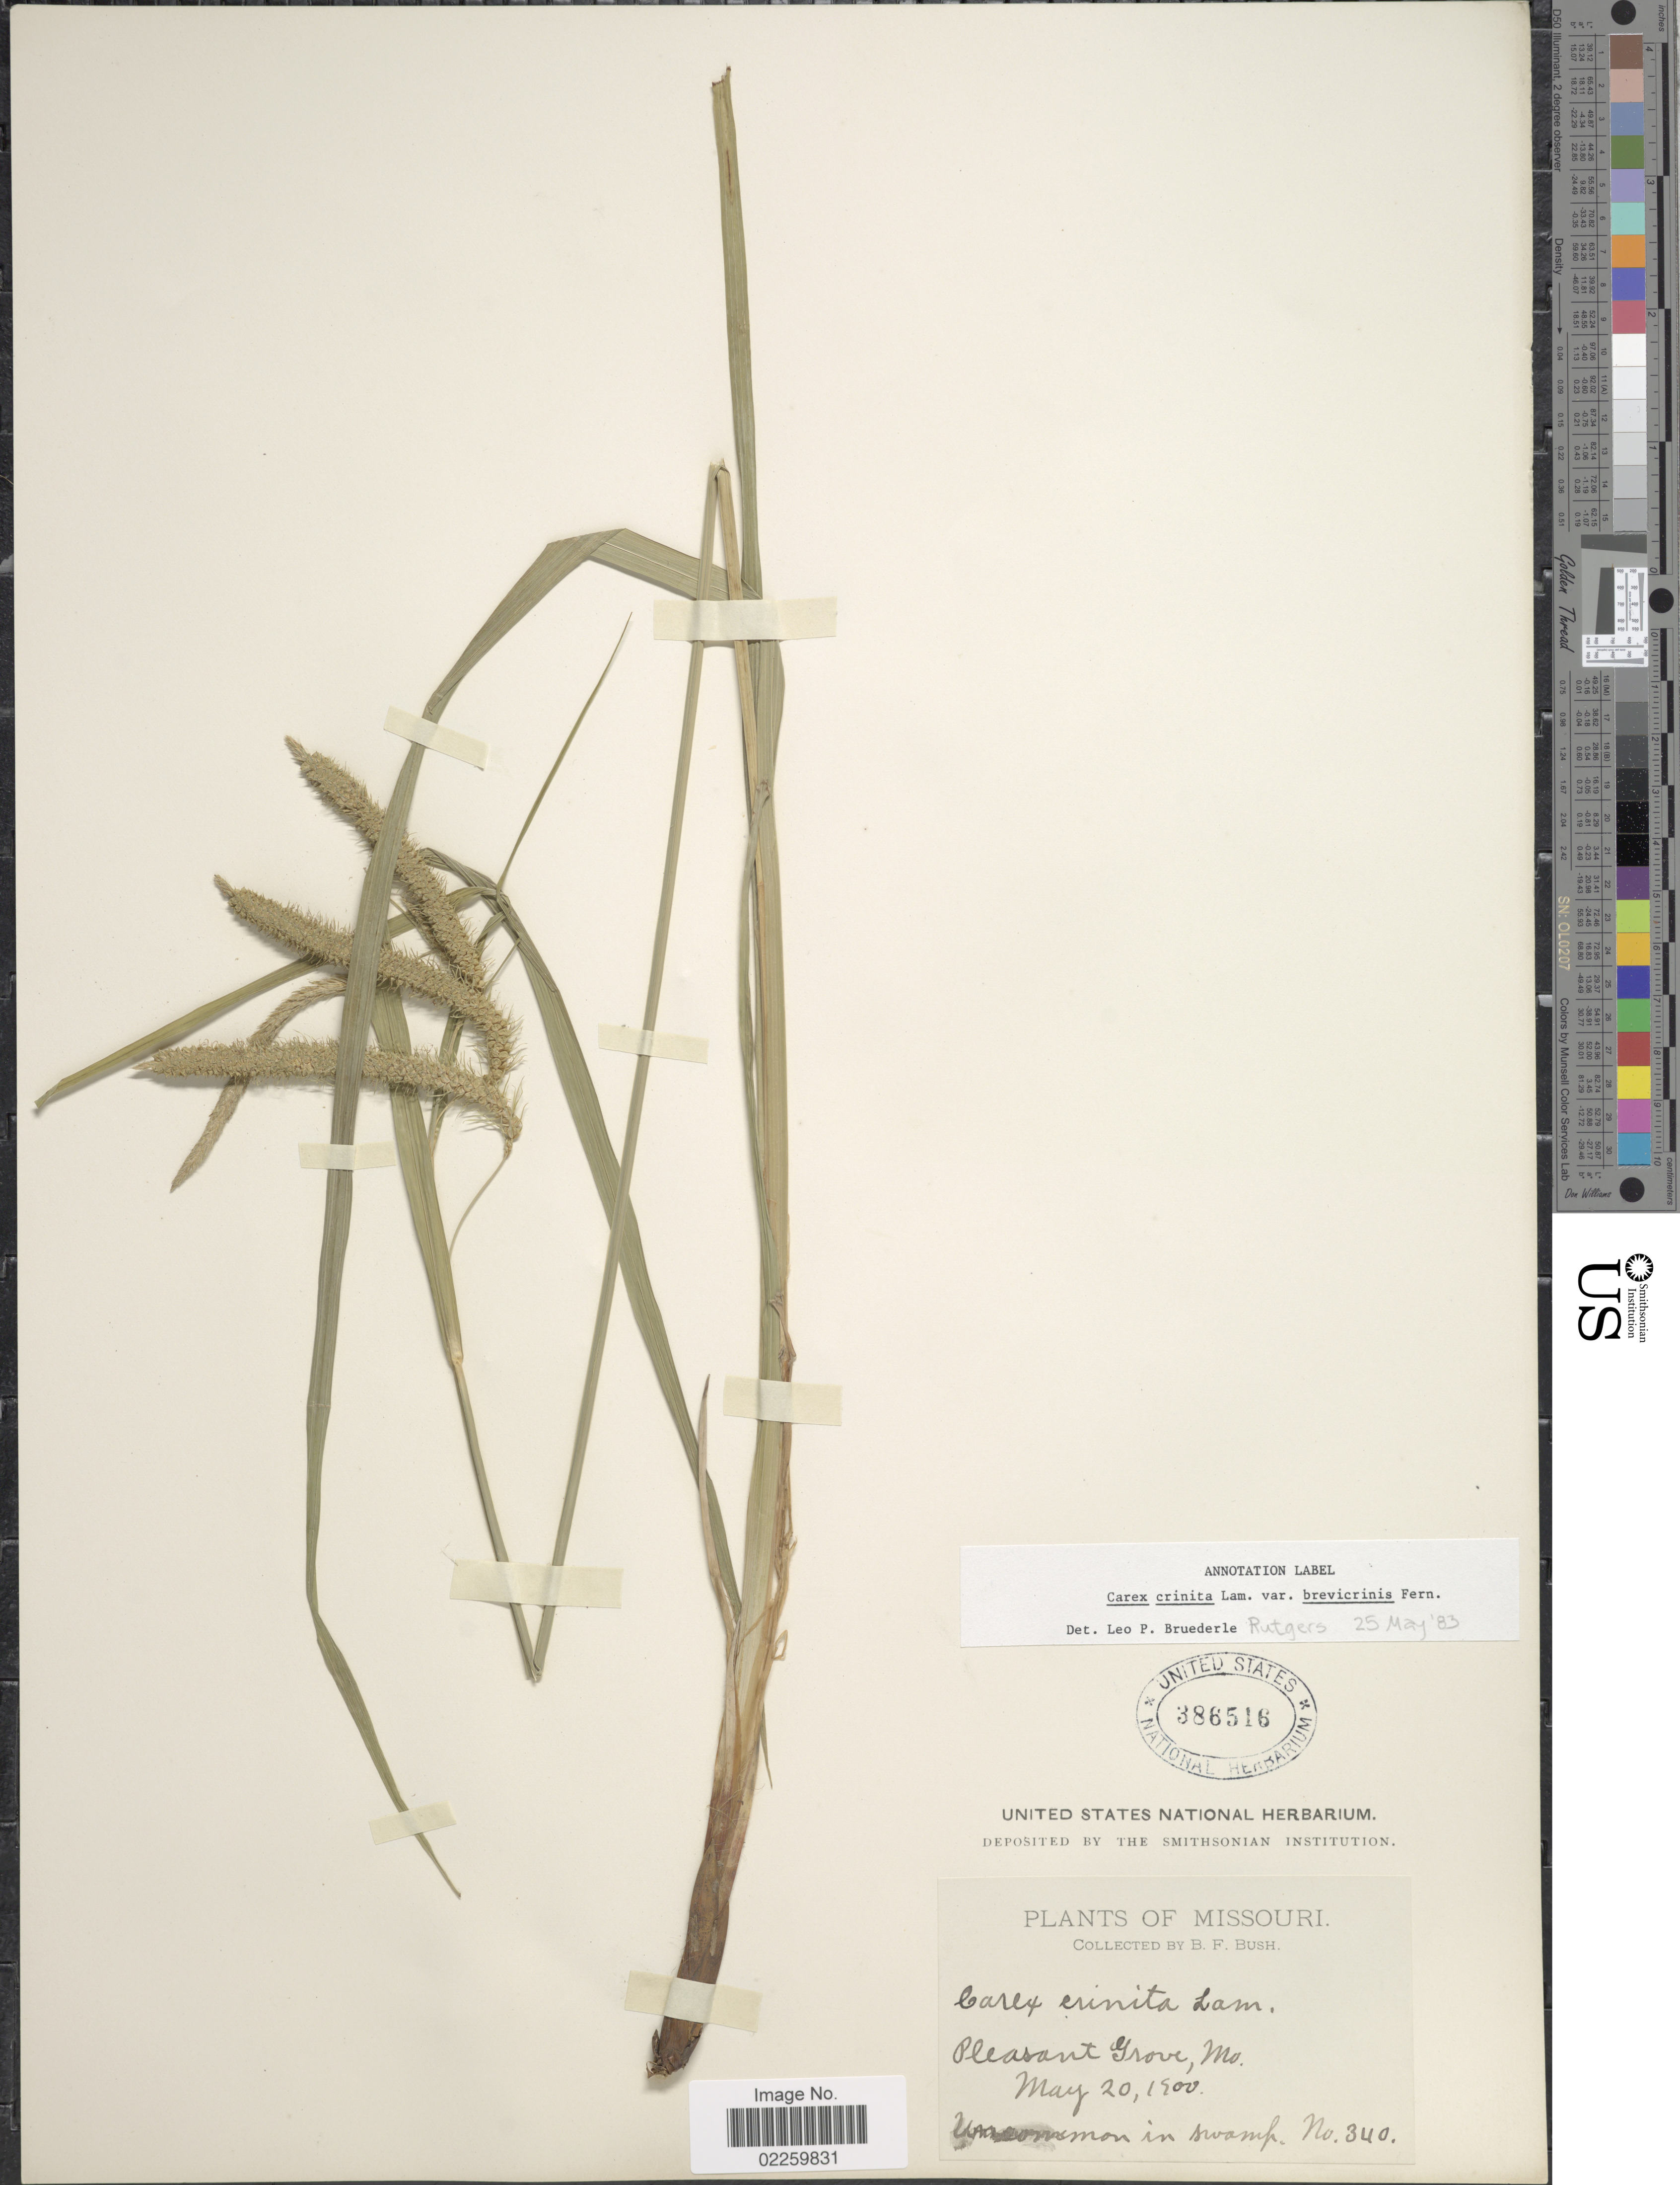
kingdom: Plantae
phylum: Tracheophyta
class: Liliopsida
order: Poales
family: Cyperaceae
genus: Carex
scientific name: Carex crinita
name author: Lam.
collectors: B. F. Bush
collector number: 340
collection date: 1900-05-20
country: United States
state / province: Missouri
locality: Pleasant Grove, Mo.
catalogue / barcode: US 386516